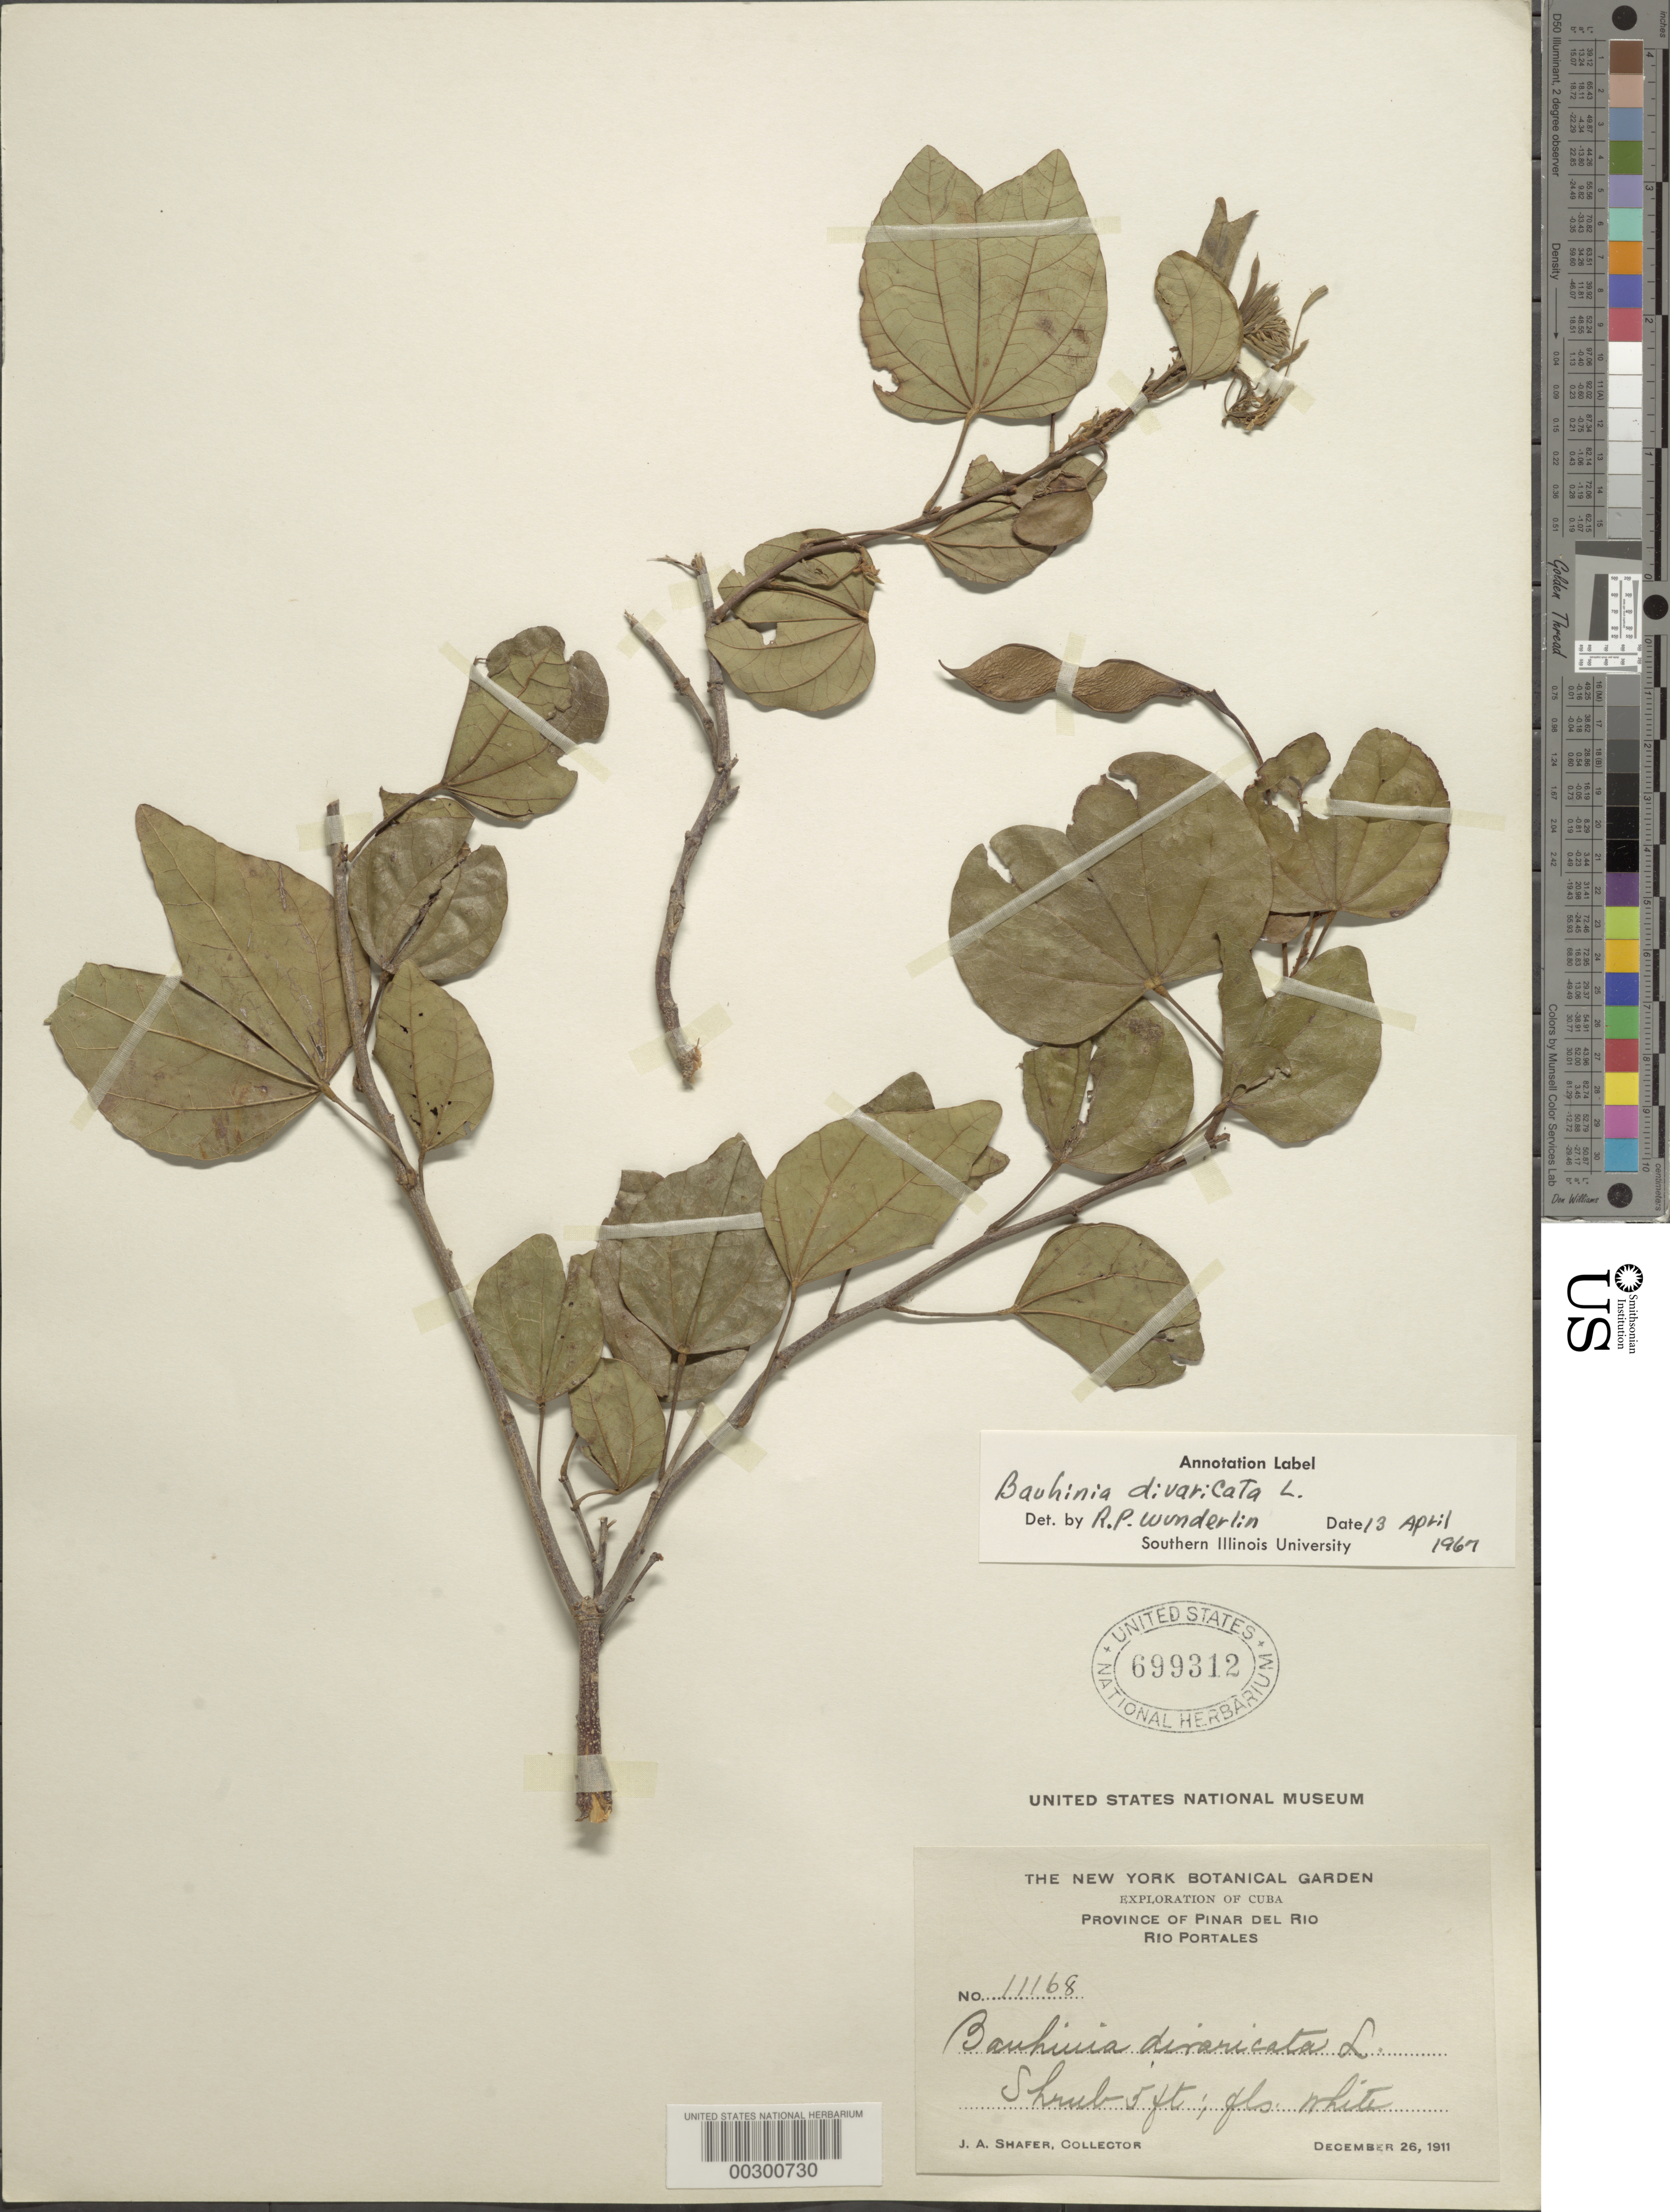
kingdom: Plantae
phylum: Tracheophyta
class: Magnoliopsida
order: Fabales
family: Fabaceae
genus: Bauhinia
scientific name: Bauhinia divaricata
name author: L.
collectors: J. A. Shafer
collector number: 11168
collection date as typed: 26 Dec 1911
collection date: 1911-12-26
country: Cuba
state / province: Pinar del Río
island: Greater Antilles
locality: Rio portales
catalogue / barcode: US 699312